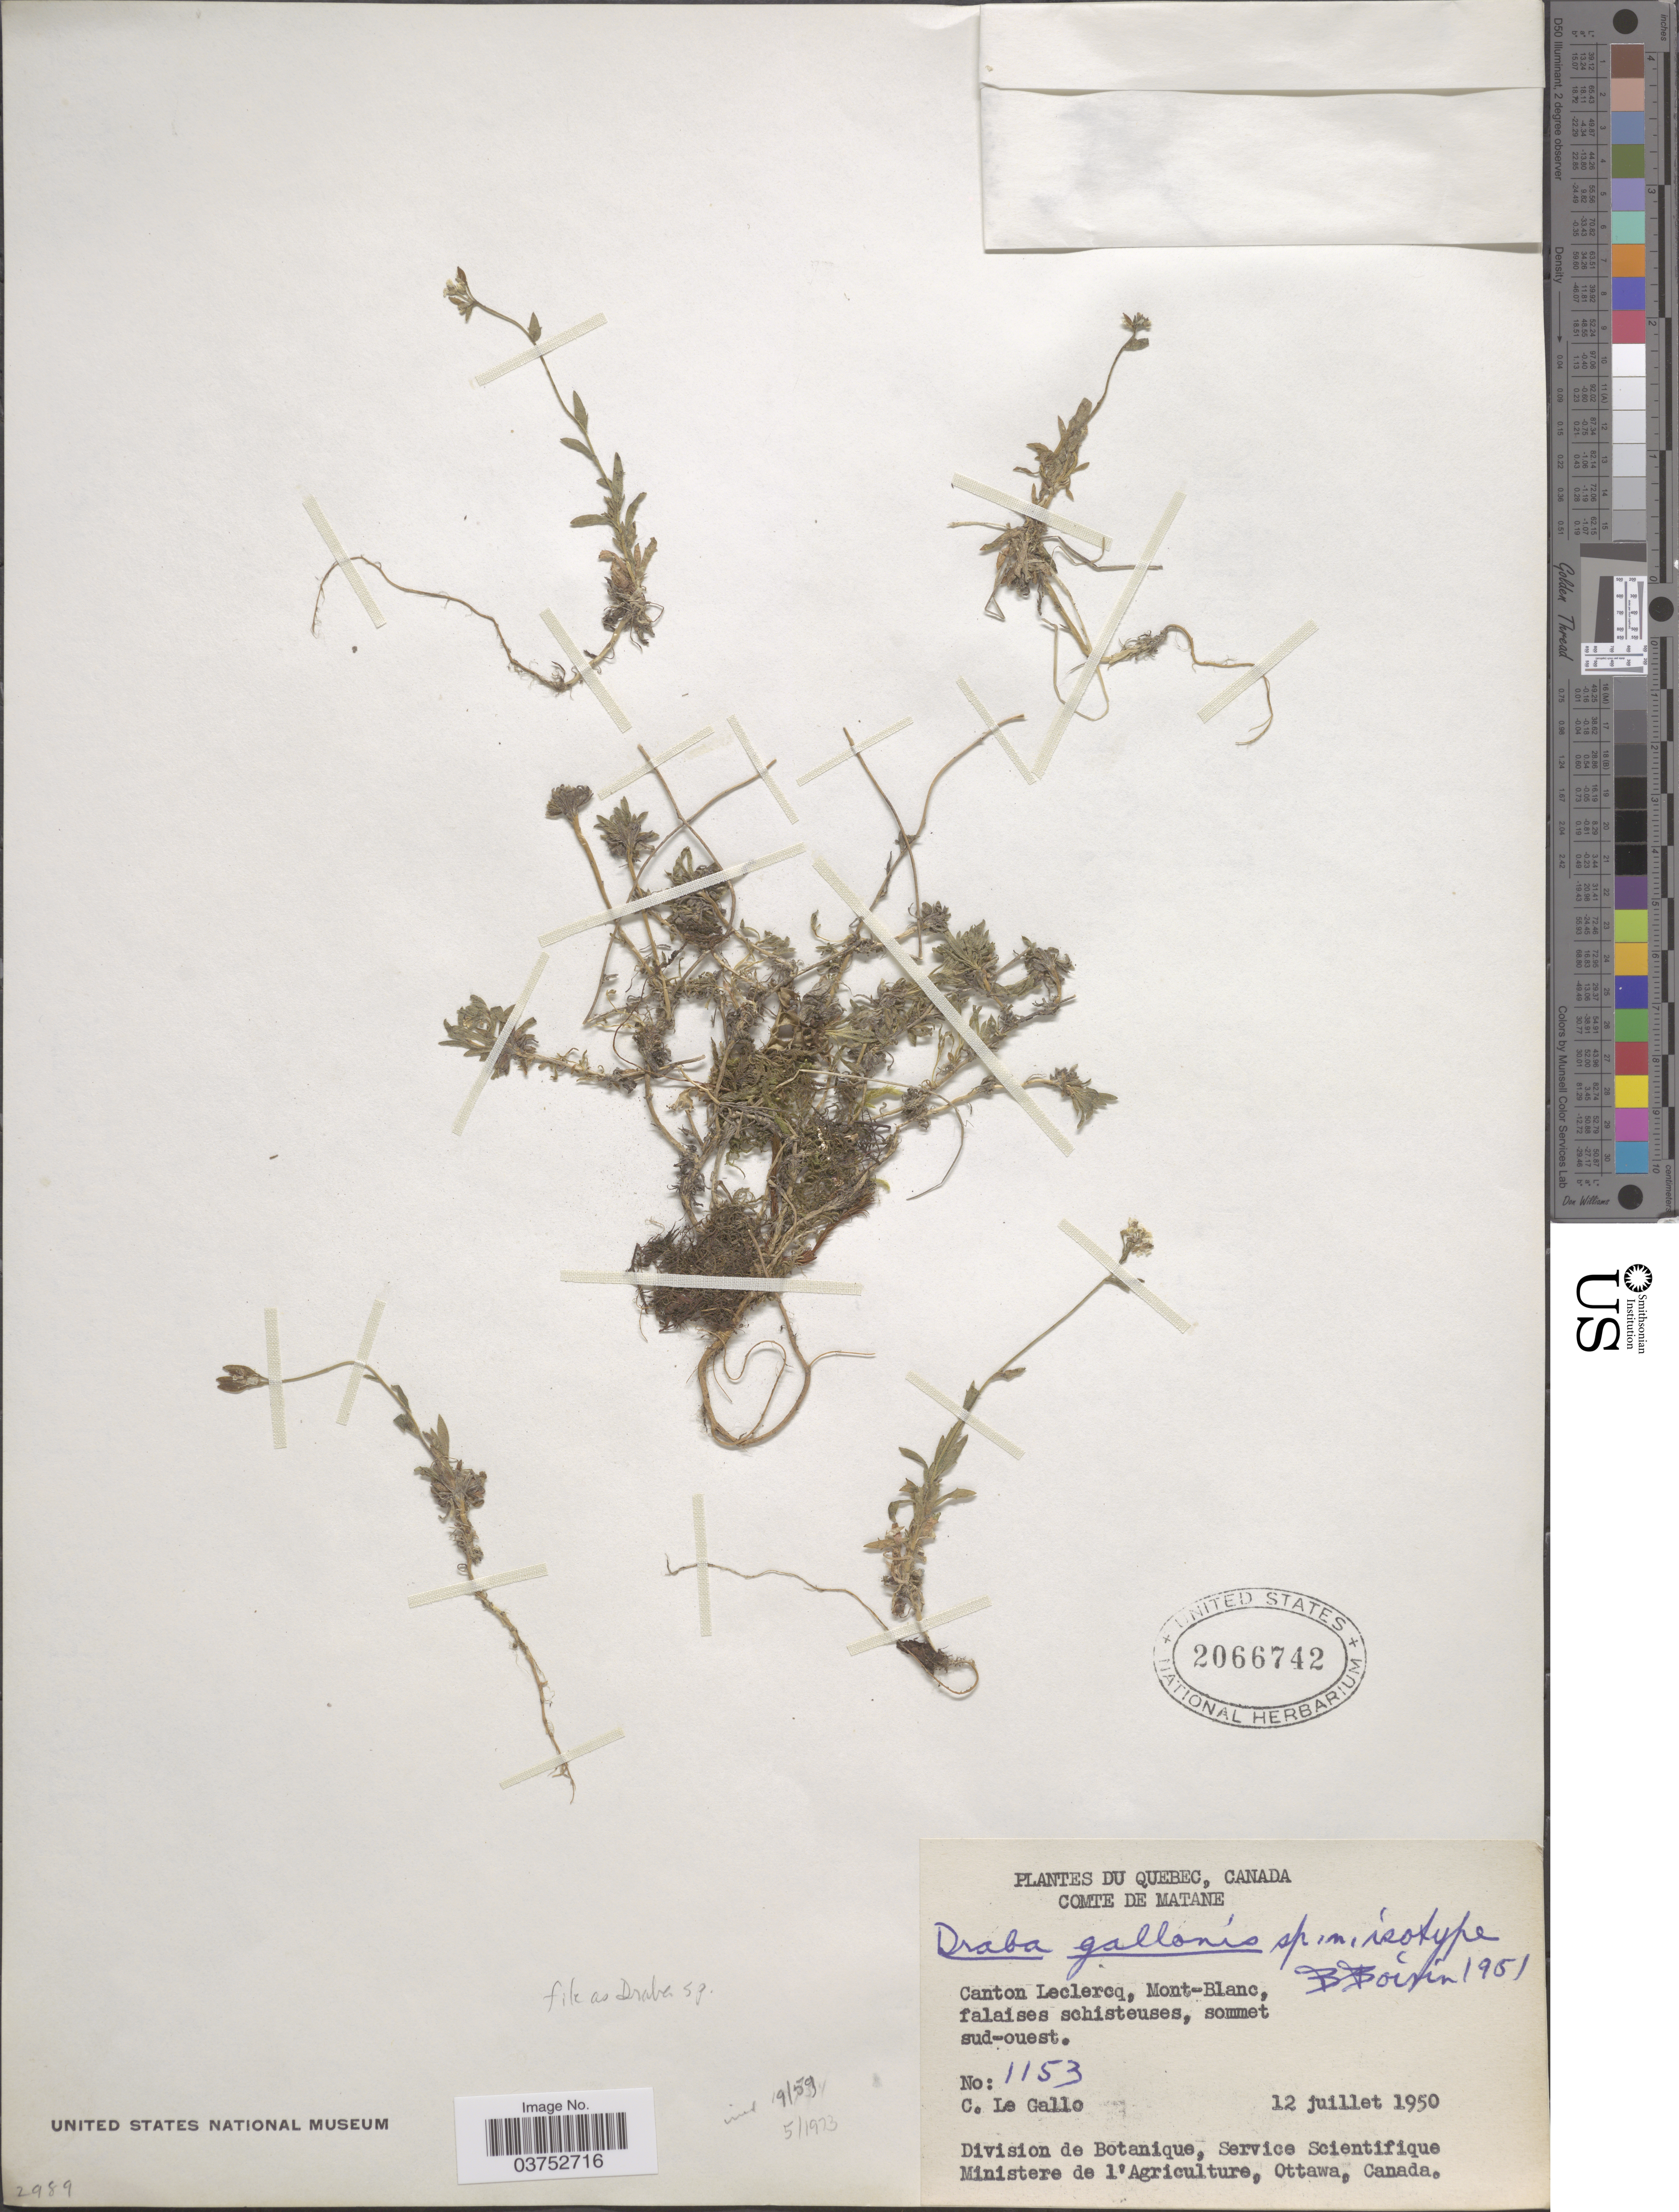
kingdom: Plantae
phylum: Tracheophyta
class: Magnoliopsida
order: Brassicales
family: Brassicaceae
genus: Draba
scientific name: Draba sp.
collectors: C. Le Gallo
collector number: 1153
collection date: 1950-07-12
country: Canada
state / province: Quebec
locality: Comte de Matane. Canton Leclercq, Mont-Blanc.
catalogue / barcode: US 2066742